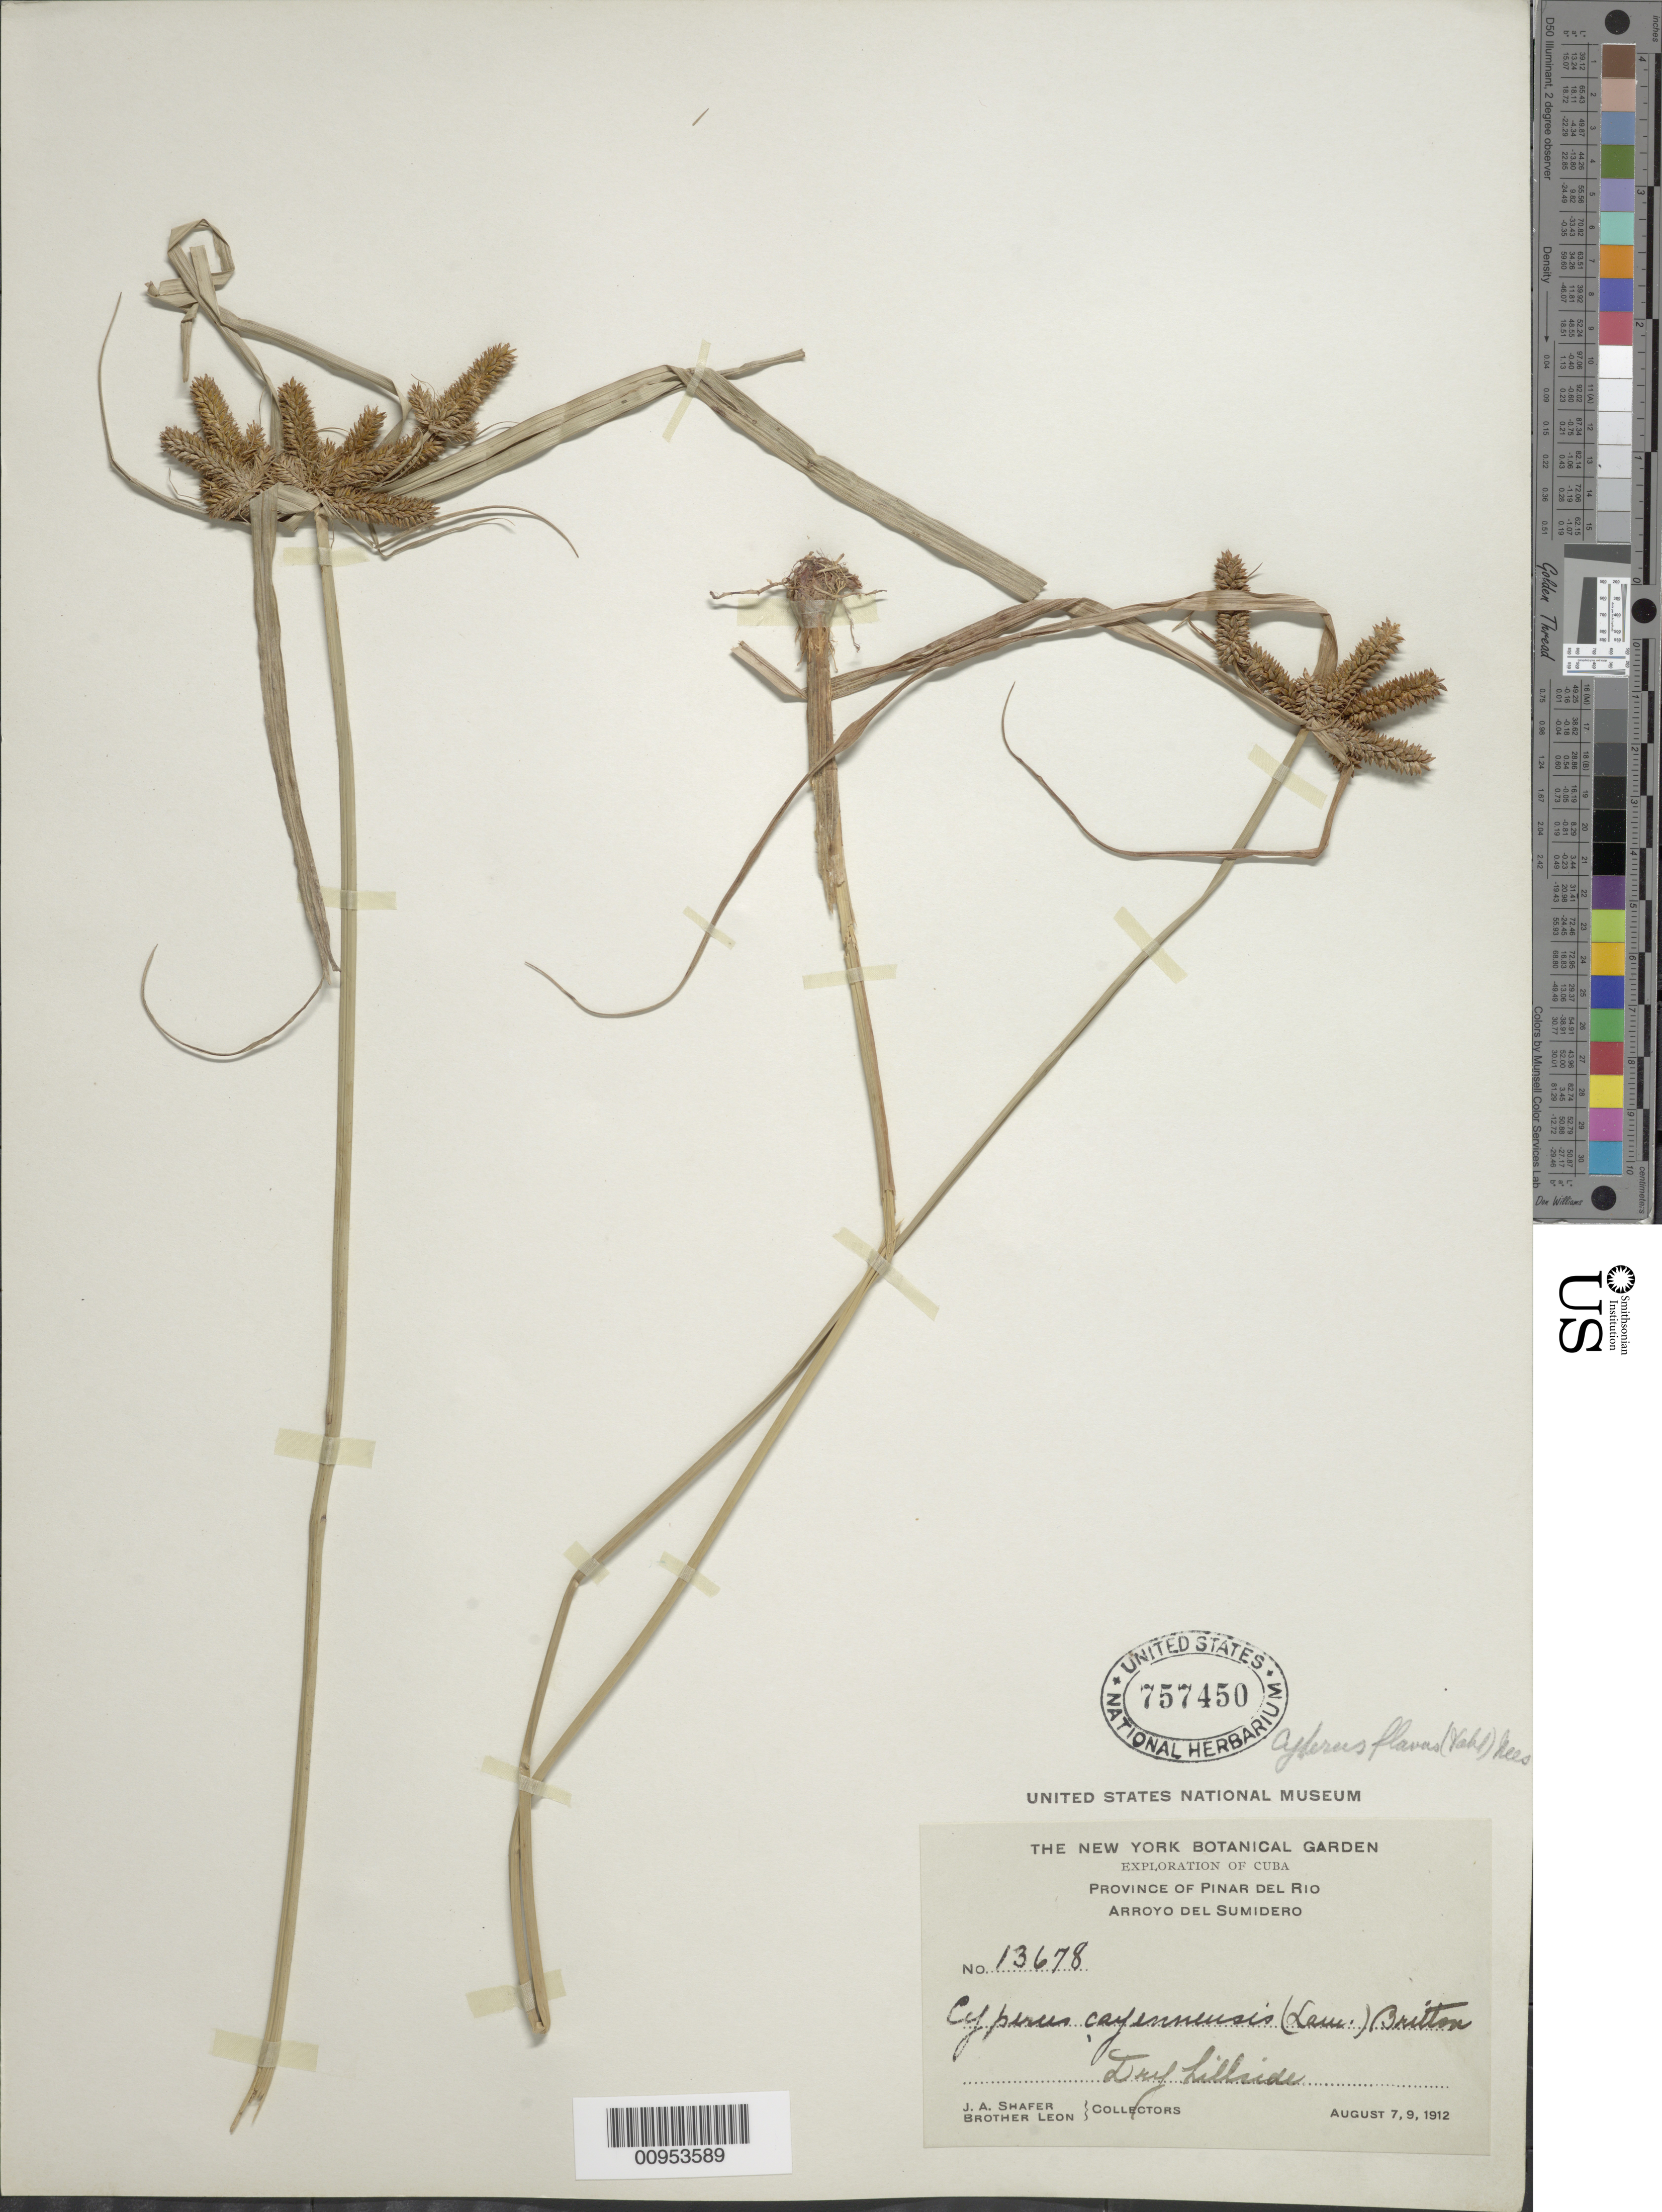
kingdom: Plantae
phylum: Tracheophyta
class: Liliopsida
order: Poales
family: Cyperaceae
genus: Cyperus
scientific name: Cyperus aggregatus var. aggregatus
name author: (Willd.) Endl.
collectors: J. A. Shafer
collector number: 13678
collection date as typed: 07 Aug 1912 to 09 Aug 1912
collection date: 1912-08-07/1912-08-09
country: Cuba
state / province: Pinar del Rio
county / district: Dry forest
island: Cuba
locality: hillside, Arroyo del Sumidero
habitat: Dry hillside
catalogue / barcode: US 757450